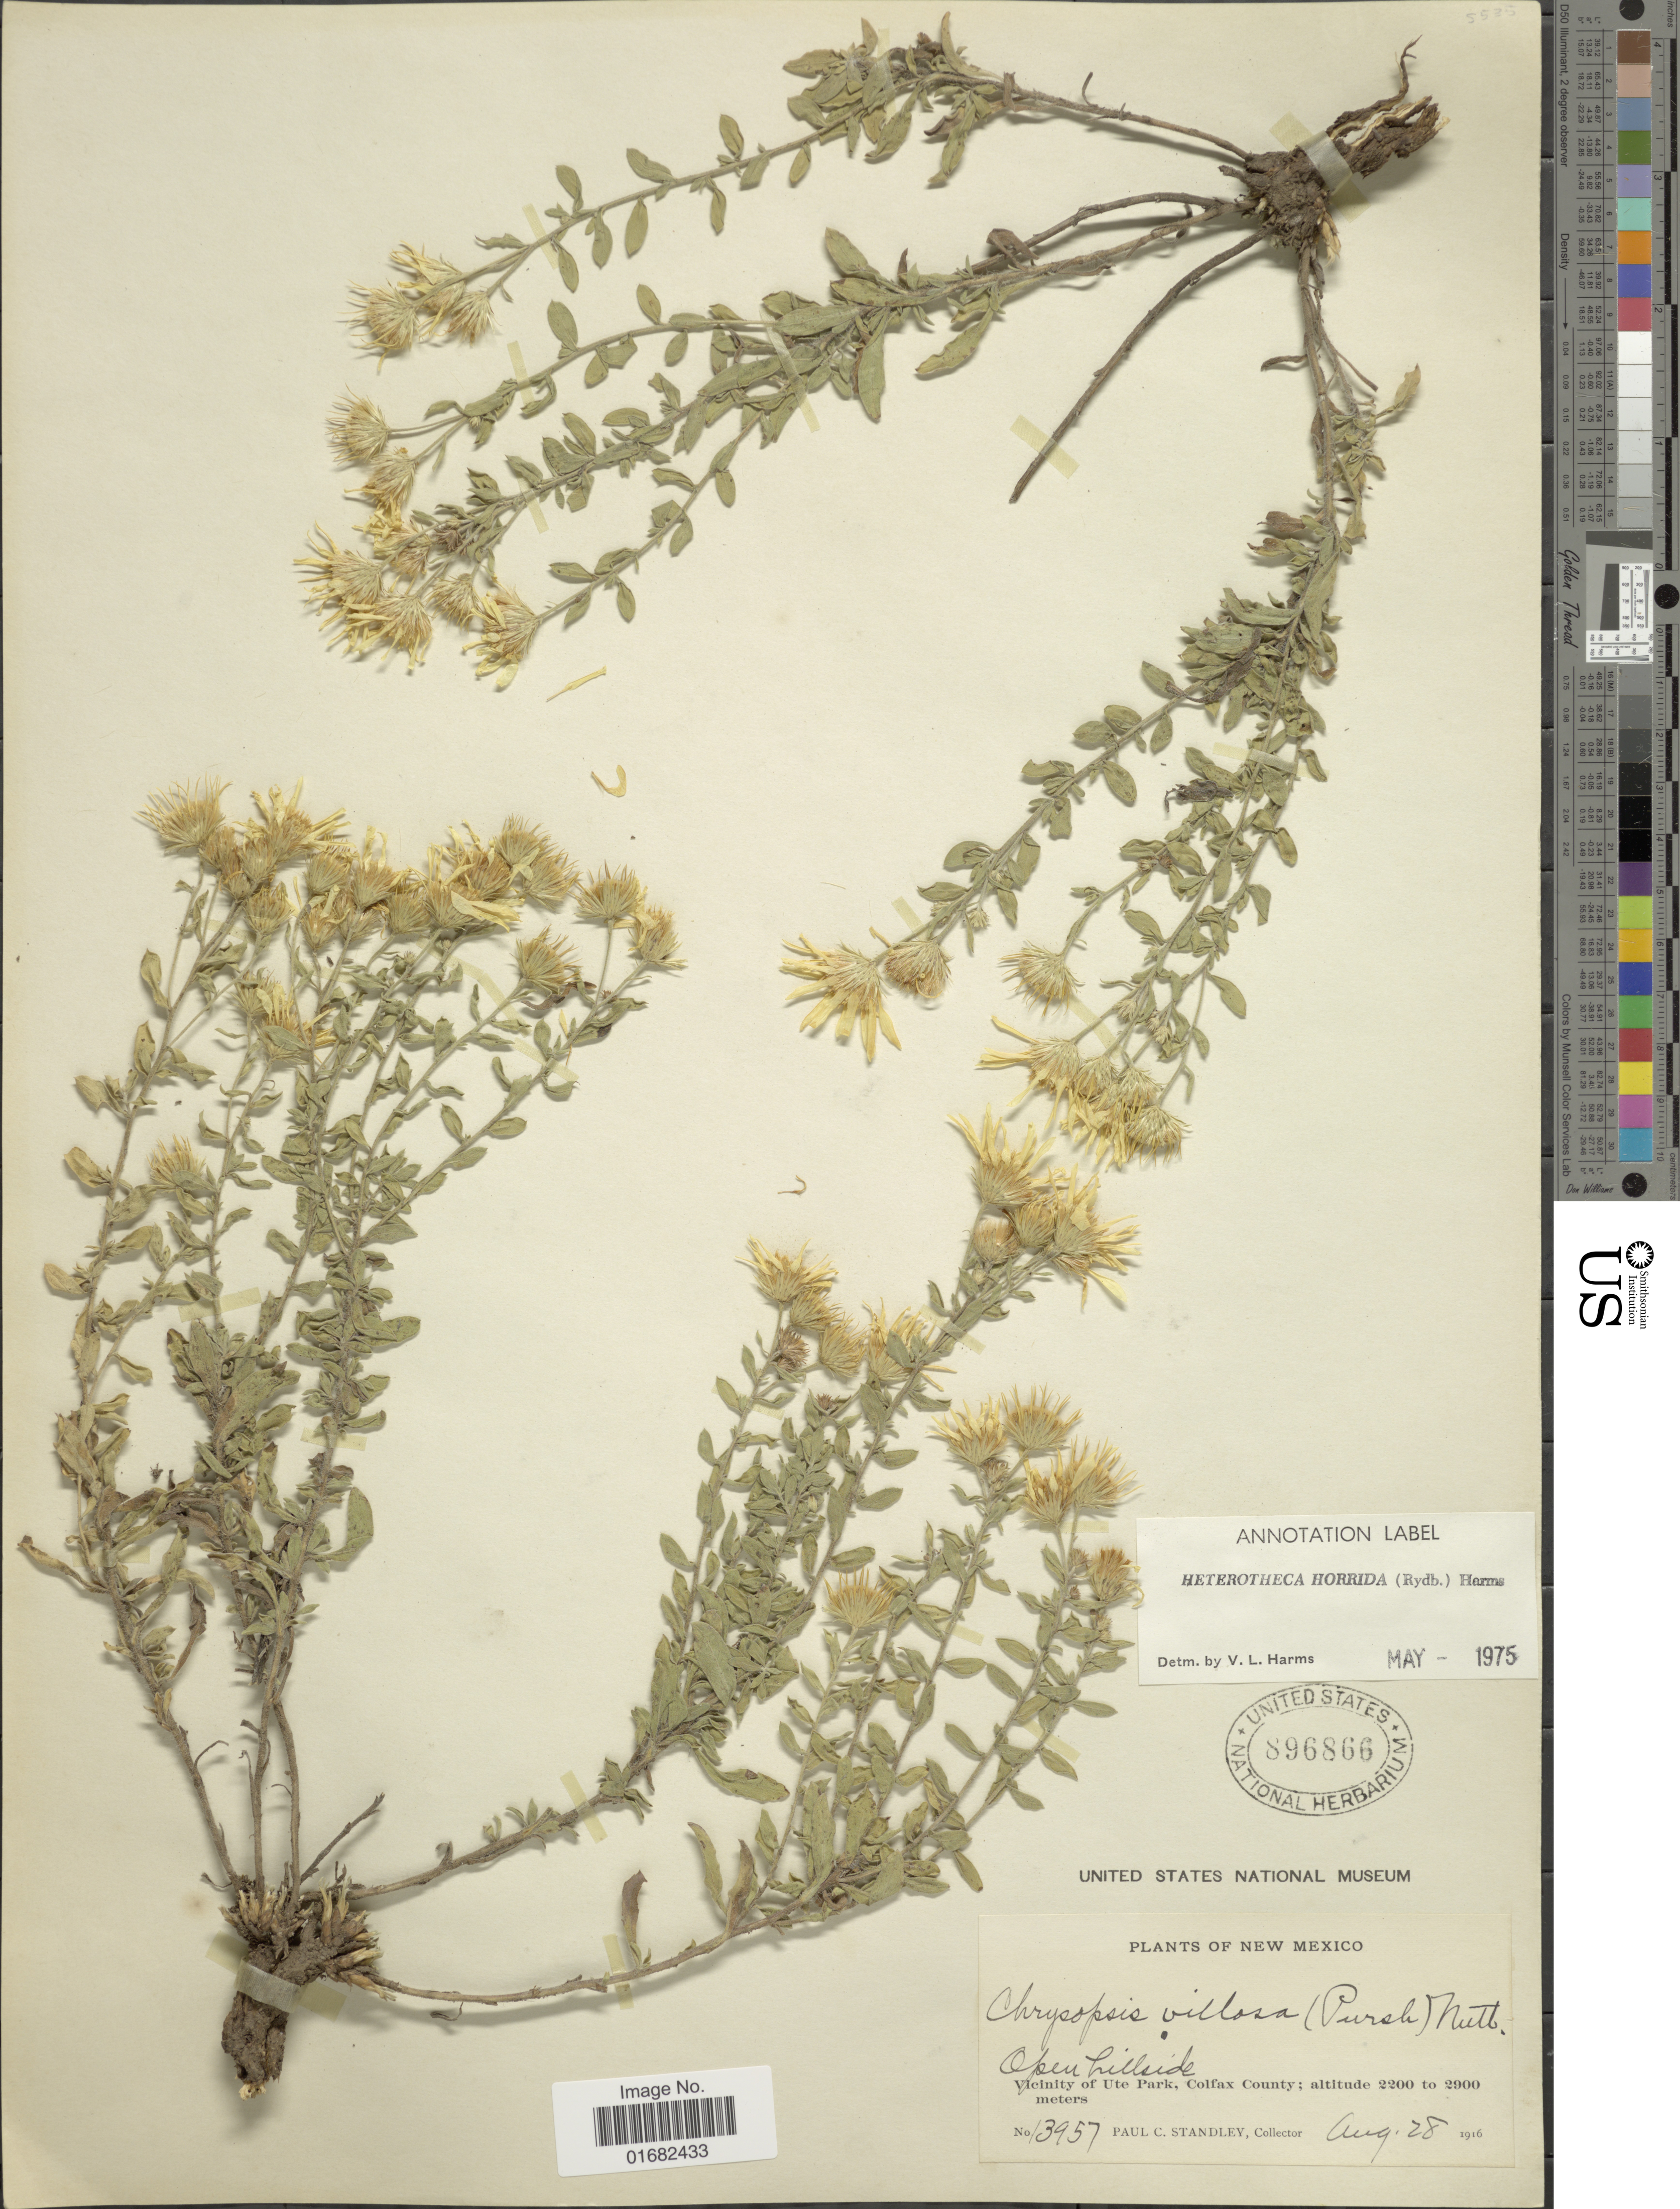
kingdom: Plantae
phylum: Tracheophyta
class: Magnoliopsida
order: Asterales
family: Asteraceae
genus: Heterotheca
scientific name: Heterotheca horrida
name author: (Rydb.) V.L. Harms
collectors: P. C. Standley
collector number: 13957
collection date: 1916-08-28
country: United States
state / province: New Mexico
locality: Vicinity of Ute Park, Colfax County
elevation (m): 2200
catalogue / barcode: US 896866